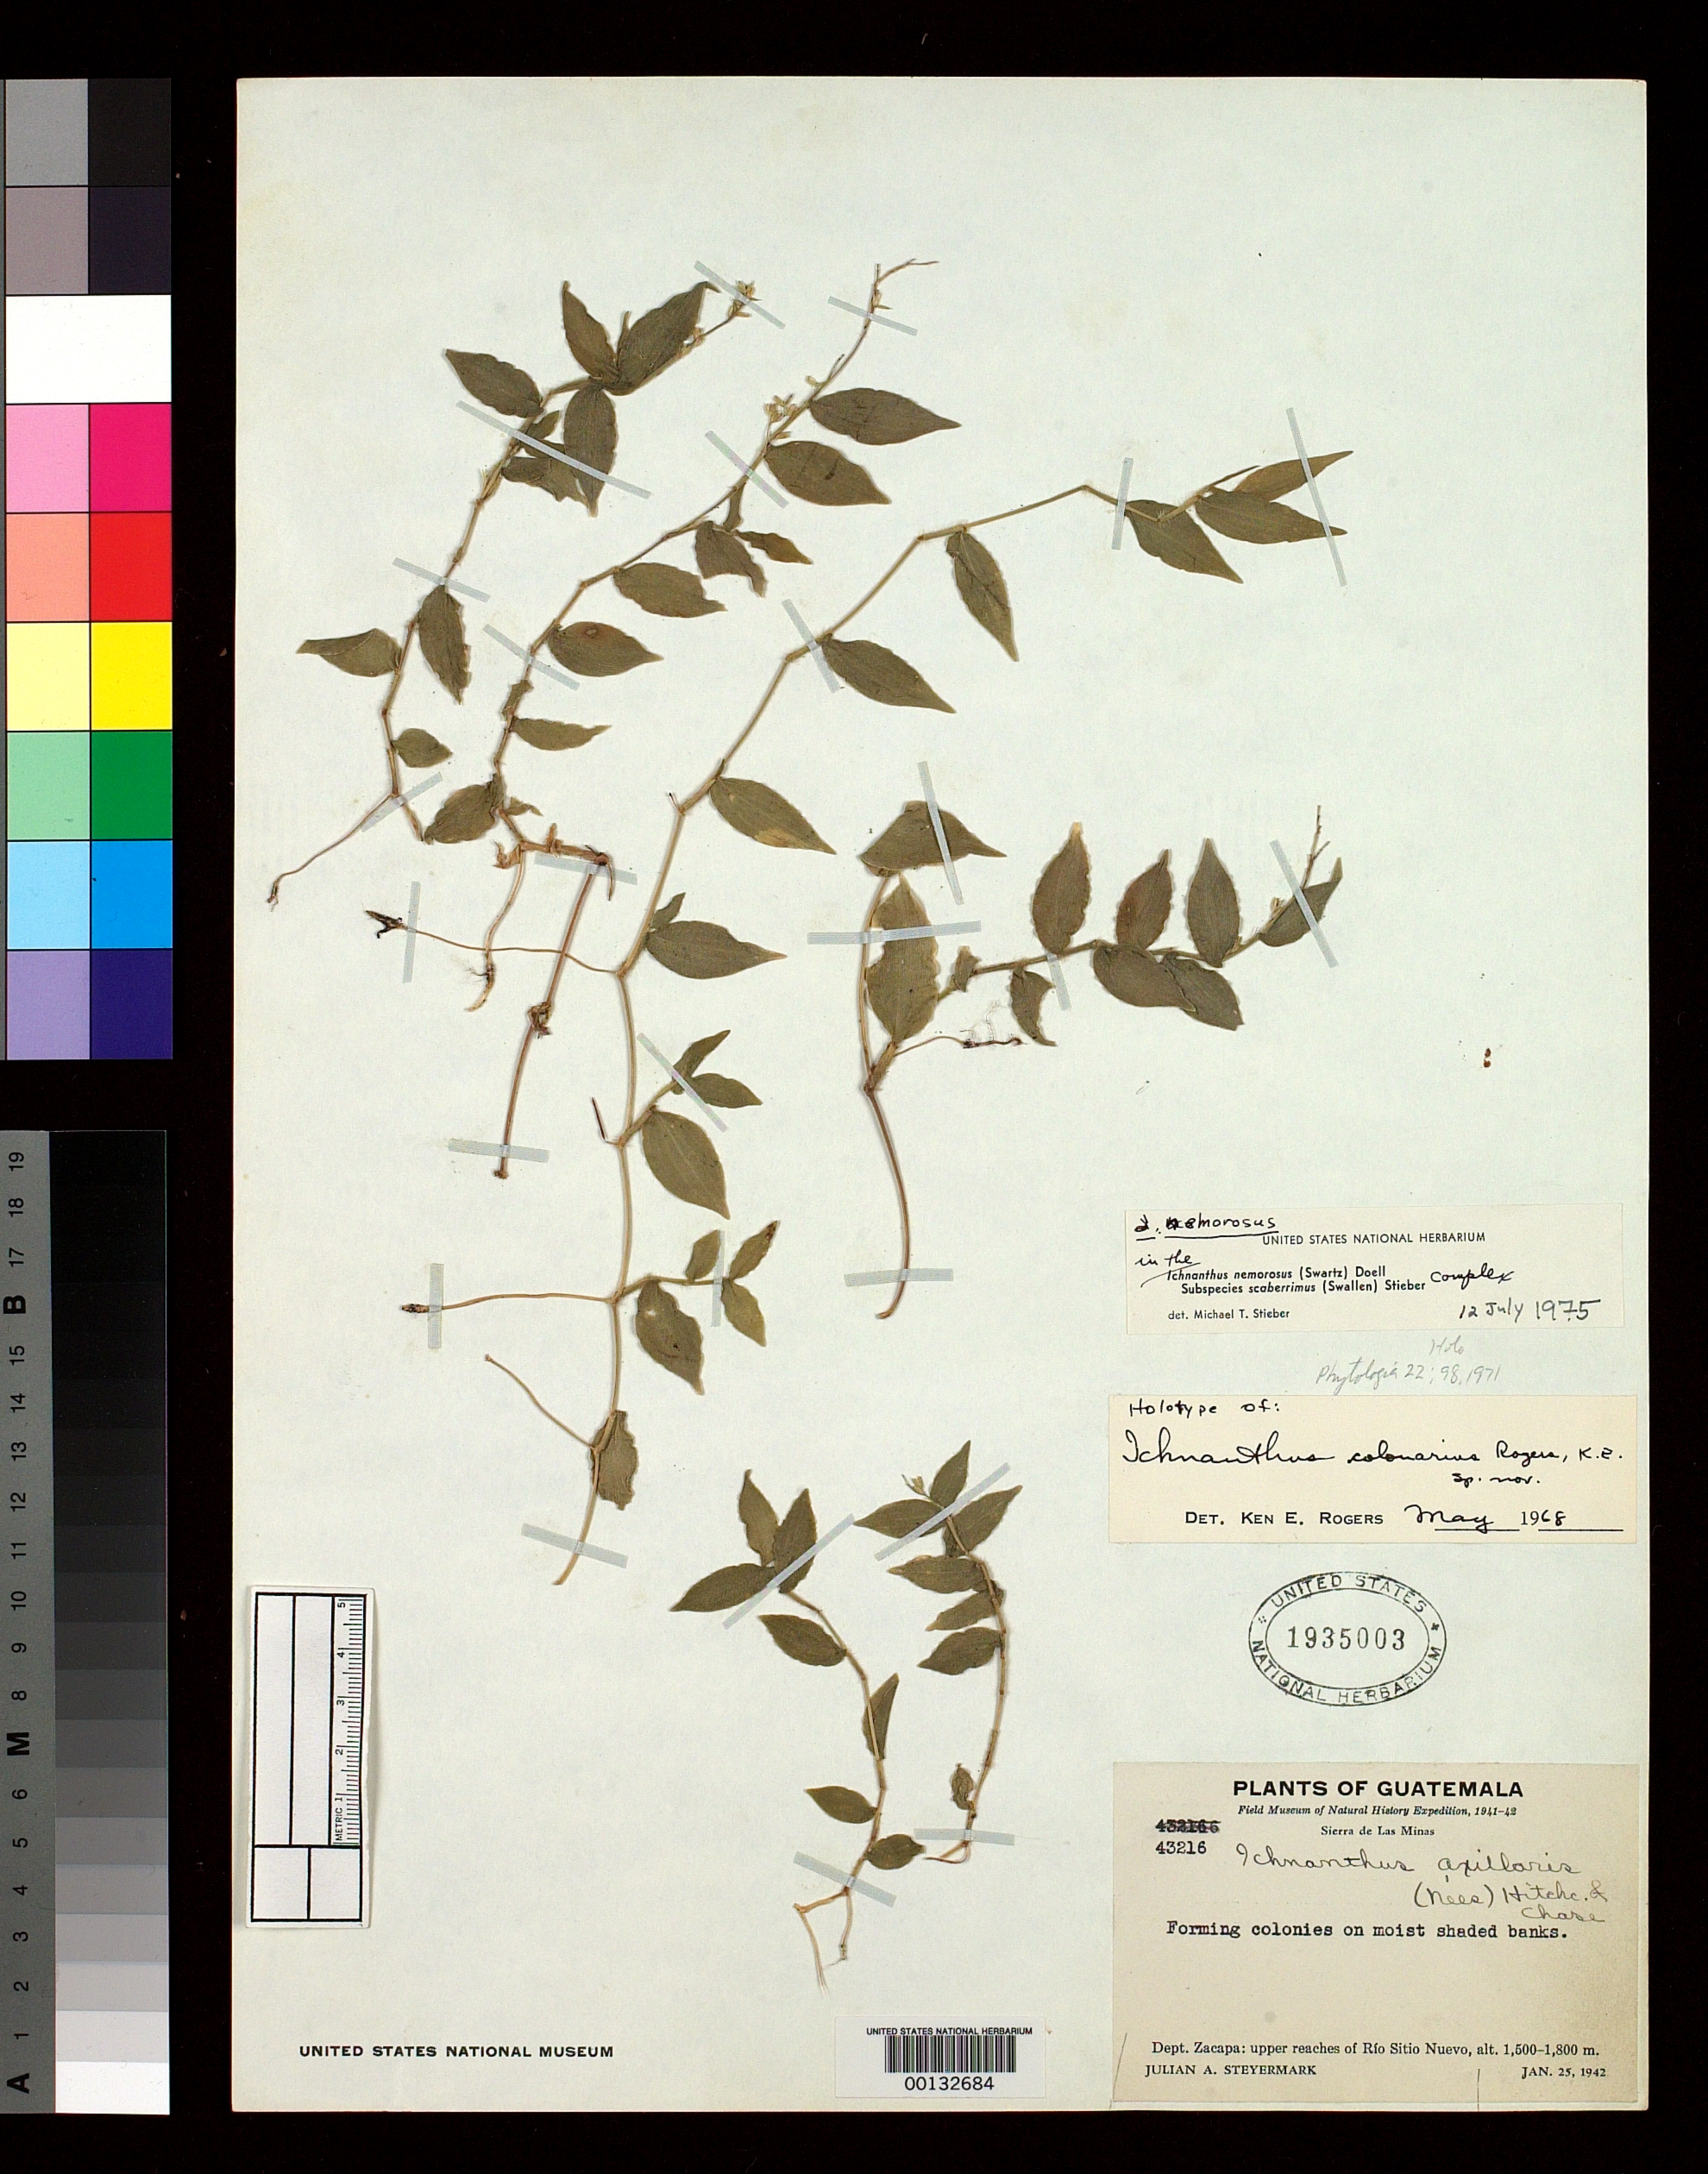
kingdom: Plantae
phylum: Tracheophyta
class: Liliopsida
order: Poales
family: Poaceae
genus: Ichnanthus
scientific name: Ichnanthus colonarius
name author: K.E. Rogers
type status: Holotype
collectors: J. Steyermark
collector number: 43216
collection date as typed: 25 Jan 1942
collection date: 1942-01-25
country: Guatemala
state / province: Zacapa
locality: Rio Sitio Nuevo.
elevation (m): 1500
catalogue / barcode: US 1935003